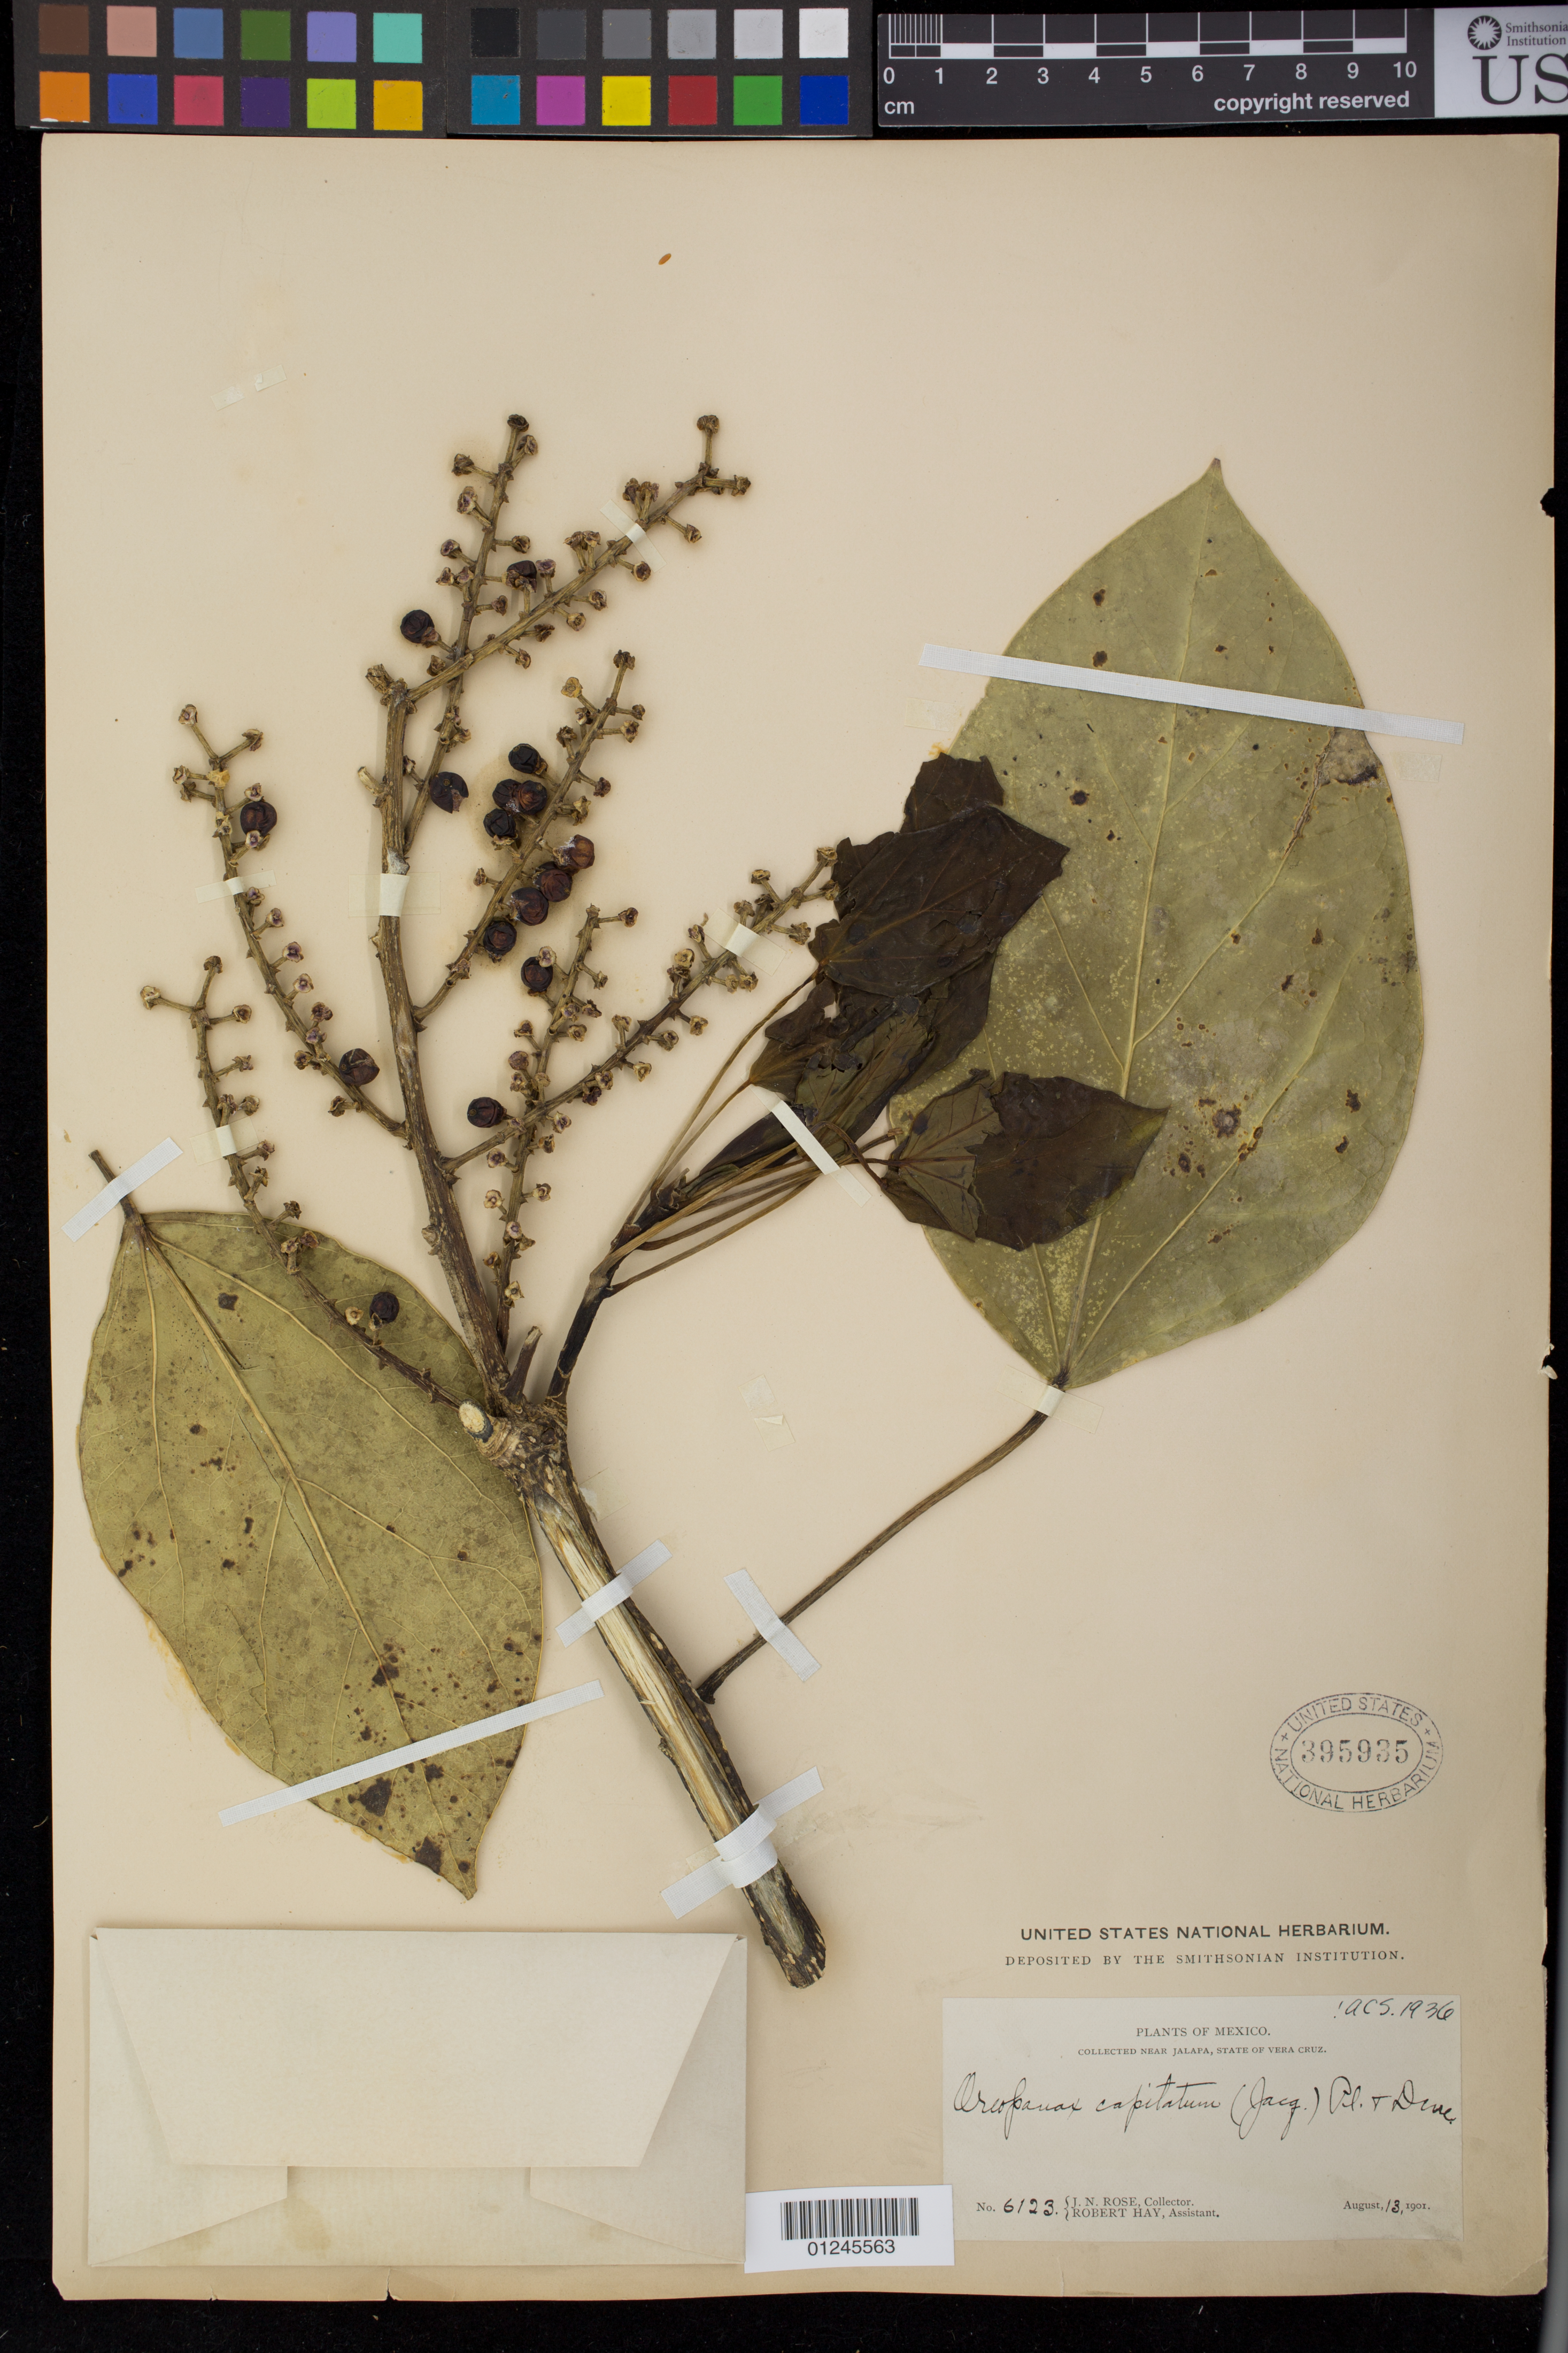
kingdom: Plantae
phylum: Tracheophyta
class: Magnoliopsida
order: Apiales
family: Araliaceae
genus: Oreopanax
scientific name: Oreopanax capitatus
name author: (Jacq.) Decne. & Planch.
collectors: J. N. Rose & R. Hay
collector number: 6123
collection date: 1901-08-13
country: Mexico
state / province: Veracruz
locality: Near Jalapa, State of Vera Cruz.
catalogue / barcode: US 395935